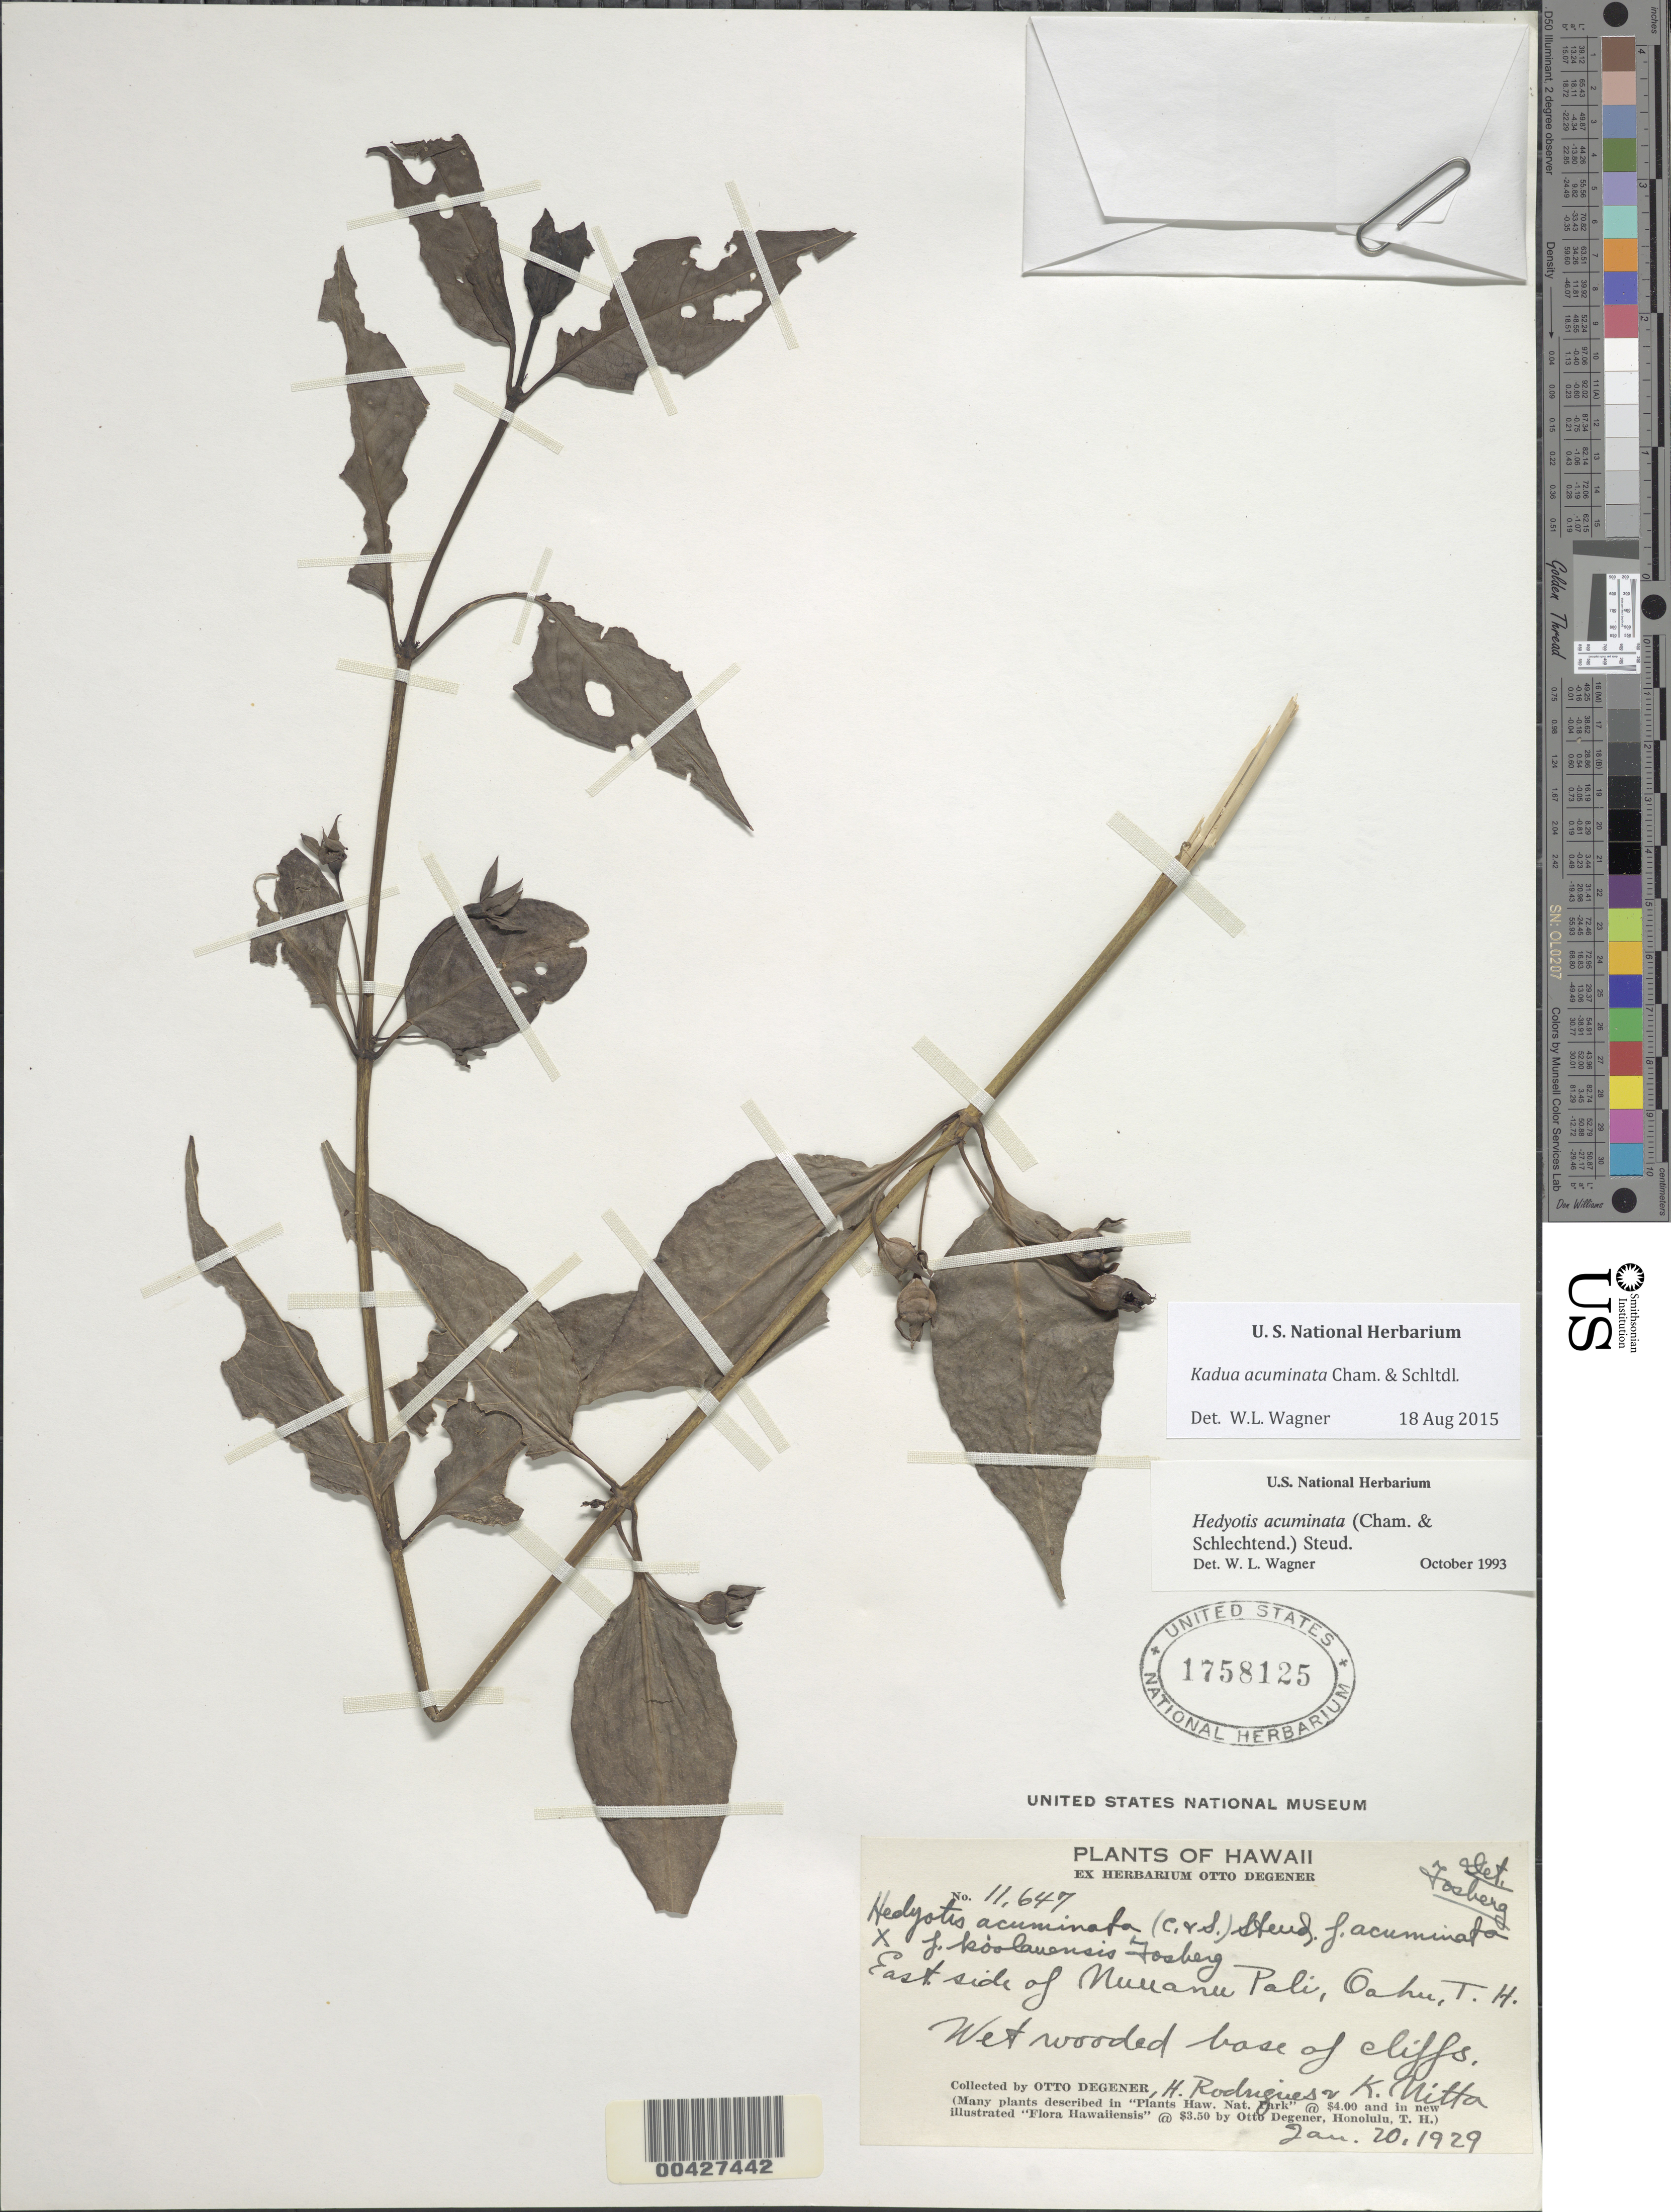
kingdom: Plantae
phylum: Tracheophyta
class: Magnoliopsida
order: Gentianales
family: Rubiaceae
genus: Kadua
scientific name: Kadua acuminata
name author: Cham. & Schltdl.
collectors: O. Degener, H. Rodriguez & K. Nitta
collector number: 11647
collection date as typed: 20 Jan 1929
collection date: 1929-01-20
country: United States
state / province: Hawaii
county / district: Honolulu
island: Oahu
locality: East side of Nuuanu Pali.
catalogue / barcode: US 1758125